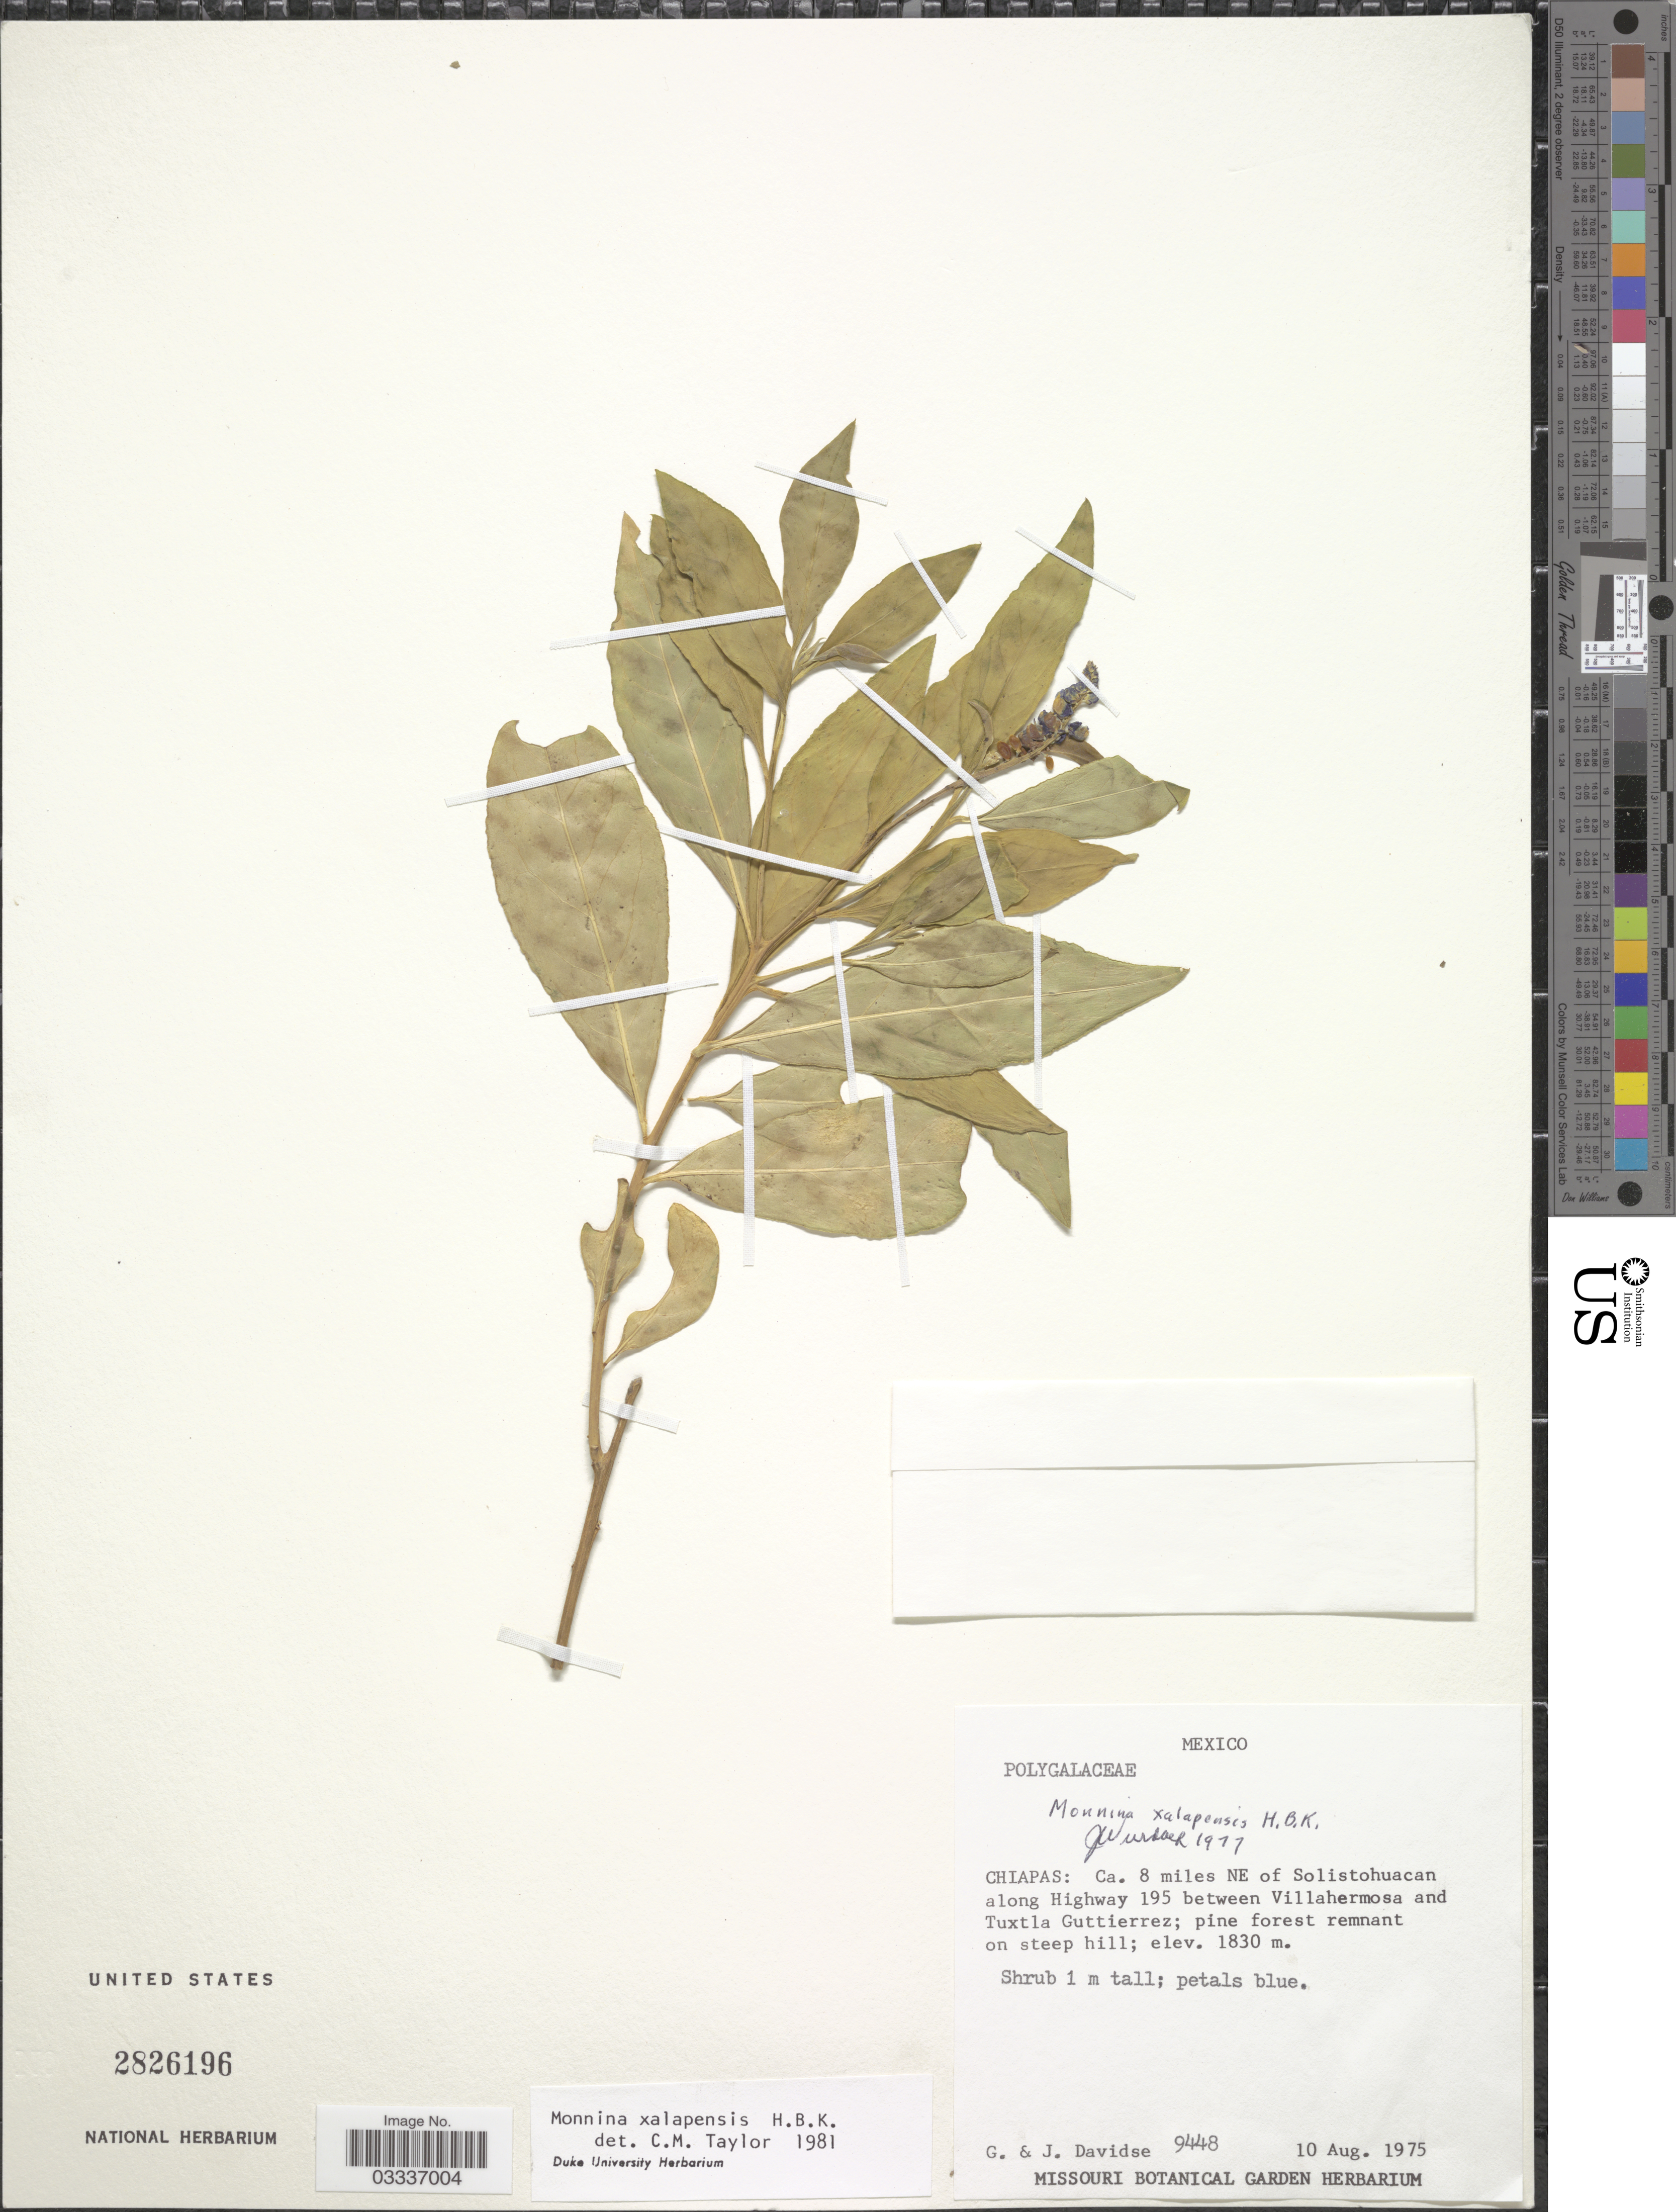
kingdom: Plantae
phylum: Tracheophyta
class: Magnoliopsida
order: Fabales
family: Polygalaceae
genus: Monnina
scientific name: Monnina xalapensis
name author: Kunth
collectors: G. Davidse & J. Davidse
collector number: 9448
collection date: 1975-08-10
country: Mexico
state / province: Chiapas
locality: Ca. 8 miles NE of Solistohuacan along Highway 195 between Villahermosa and Tuxtla Guttierrez.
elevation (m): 1830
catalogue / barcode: US 2826196